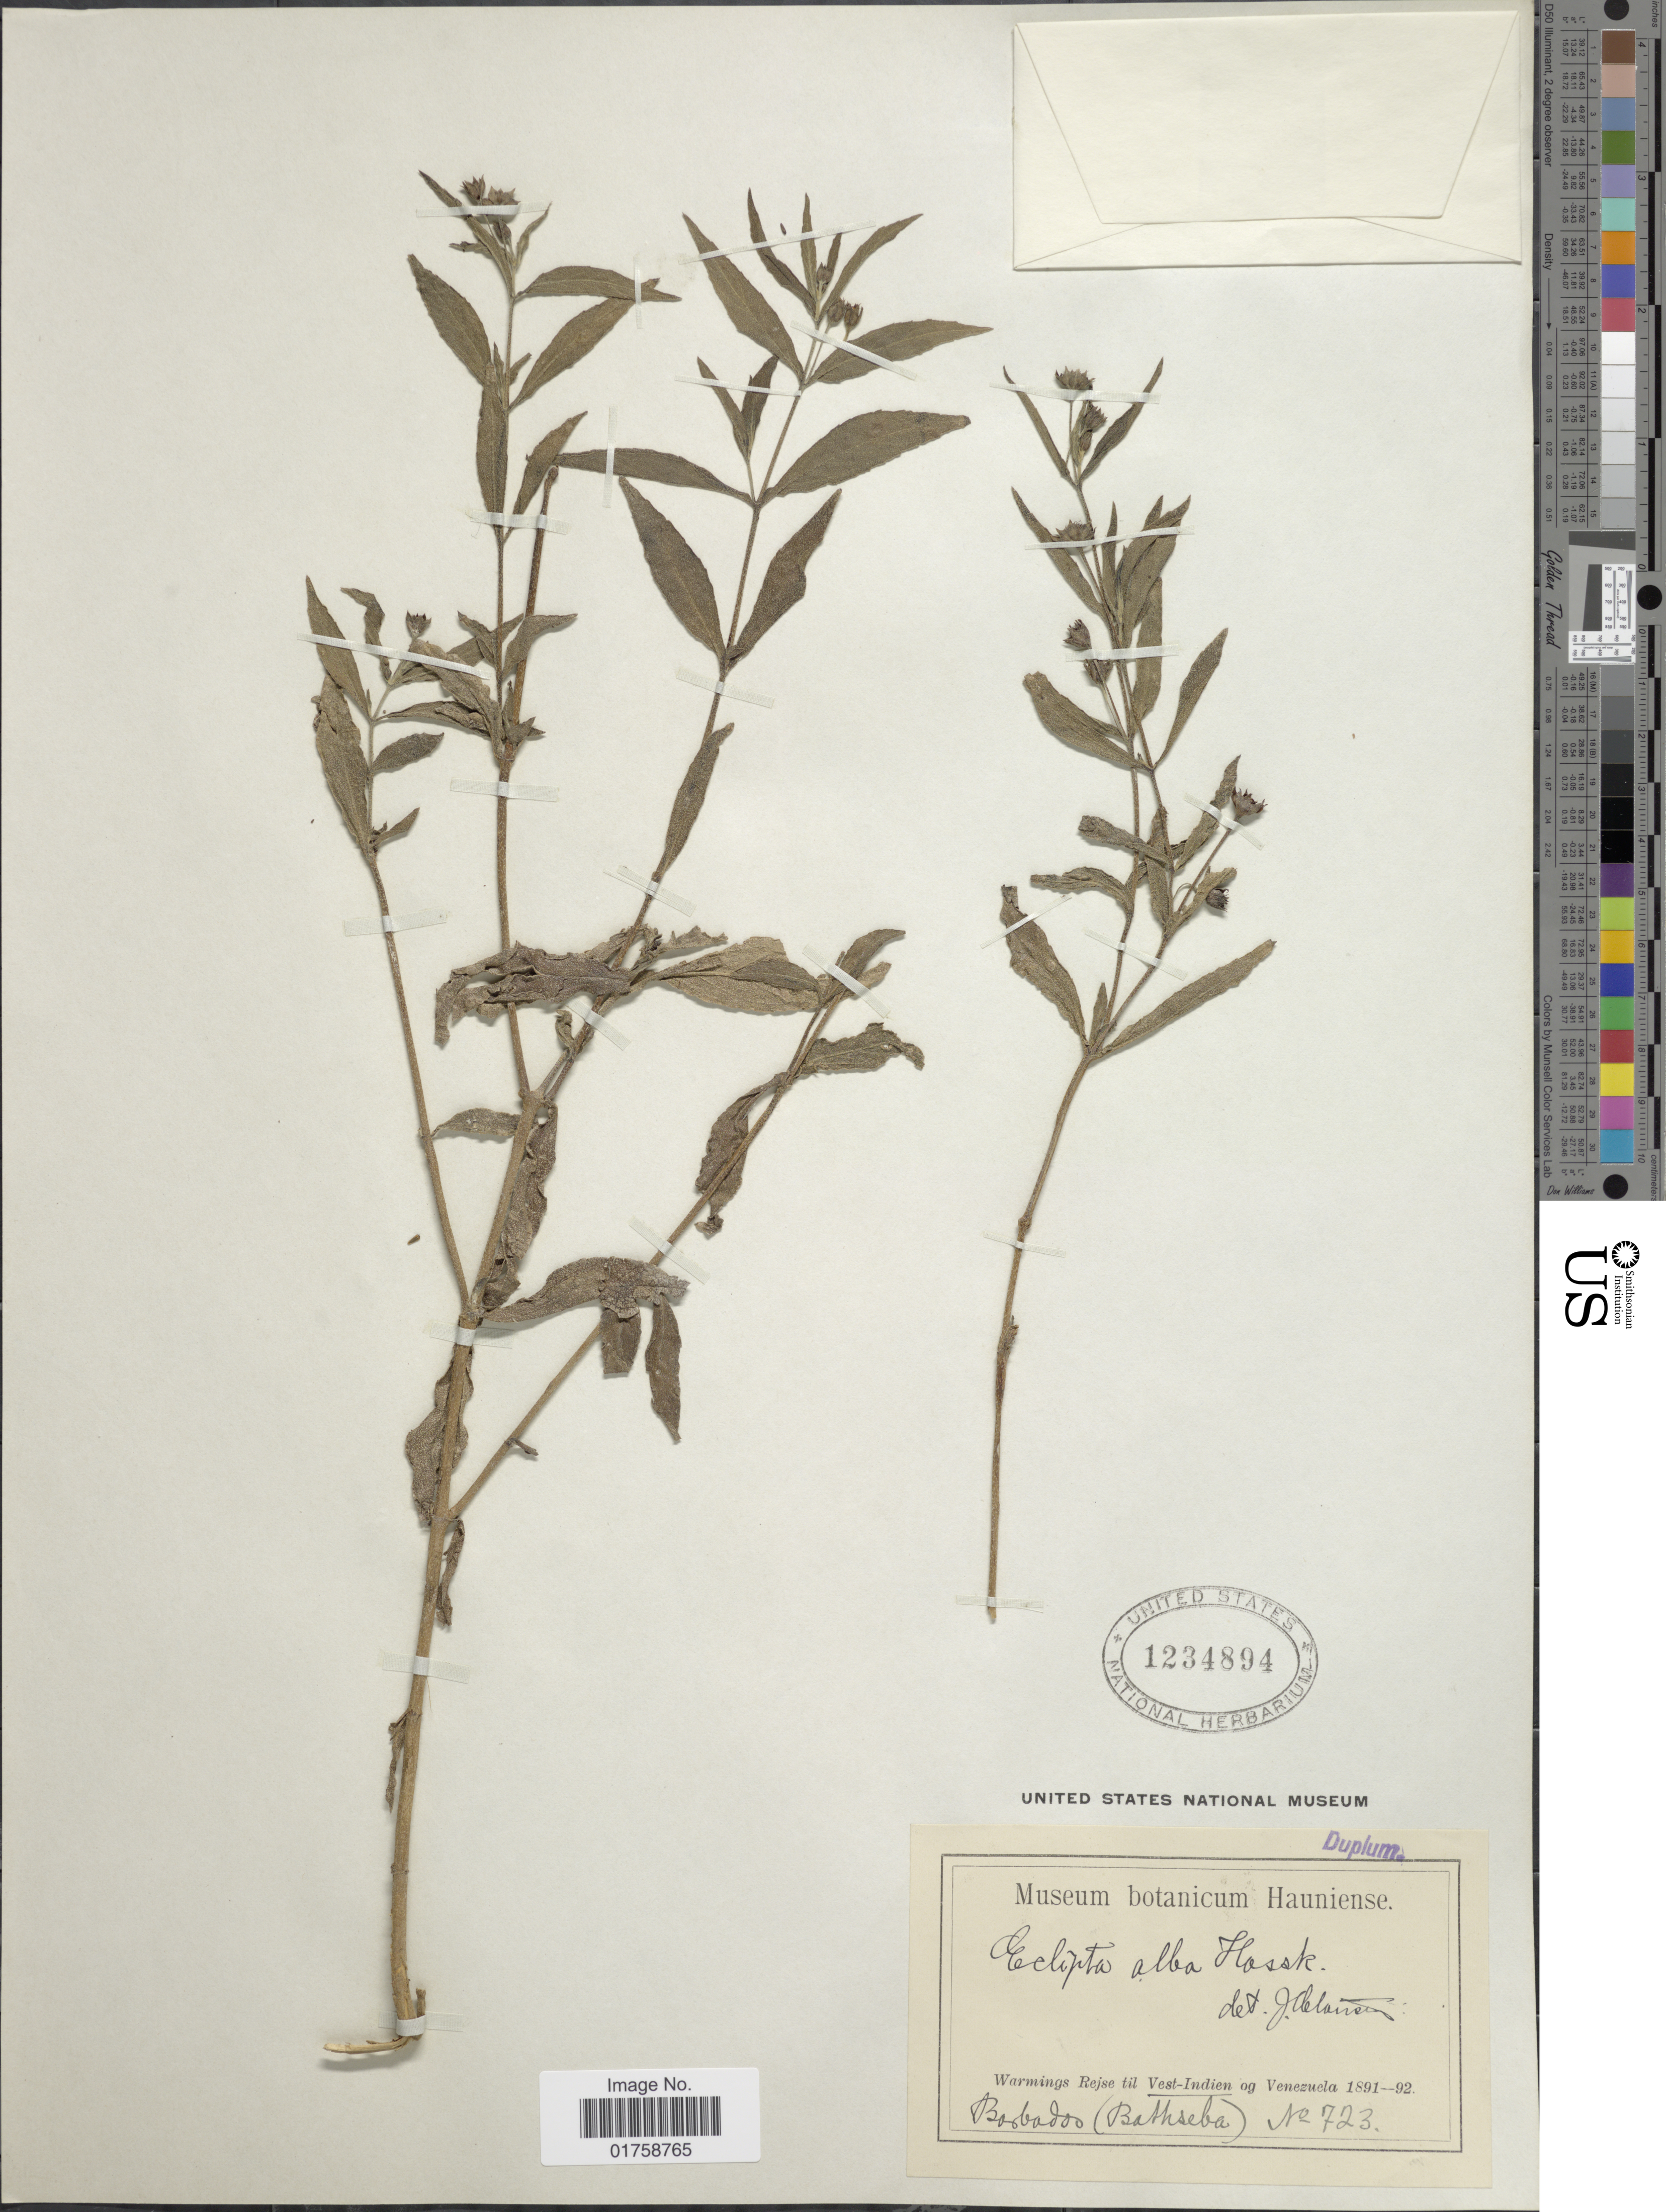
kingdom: Plantae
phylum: Tracheophyta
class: Magnoliopsida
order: Asterales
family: Asteraceae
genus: Eclipta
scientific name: Eclipta alba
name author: (L.) Hassk.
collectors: ex Museum Botanicum Hauniense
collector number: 723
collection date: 1891/1892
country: Venezuela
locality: Warmings Rejse til Vest-Indien og Venezuela. Barbados (Bathseba)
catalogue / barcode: US 1234894